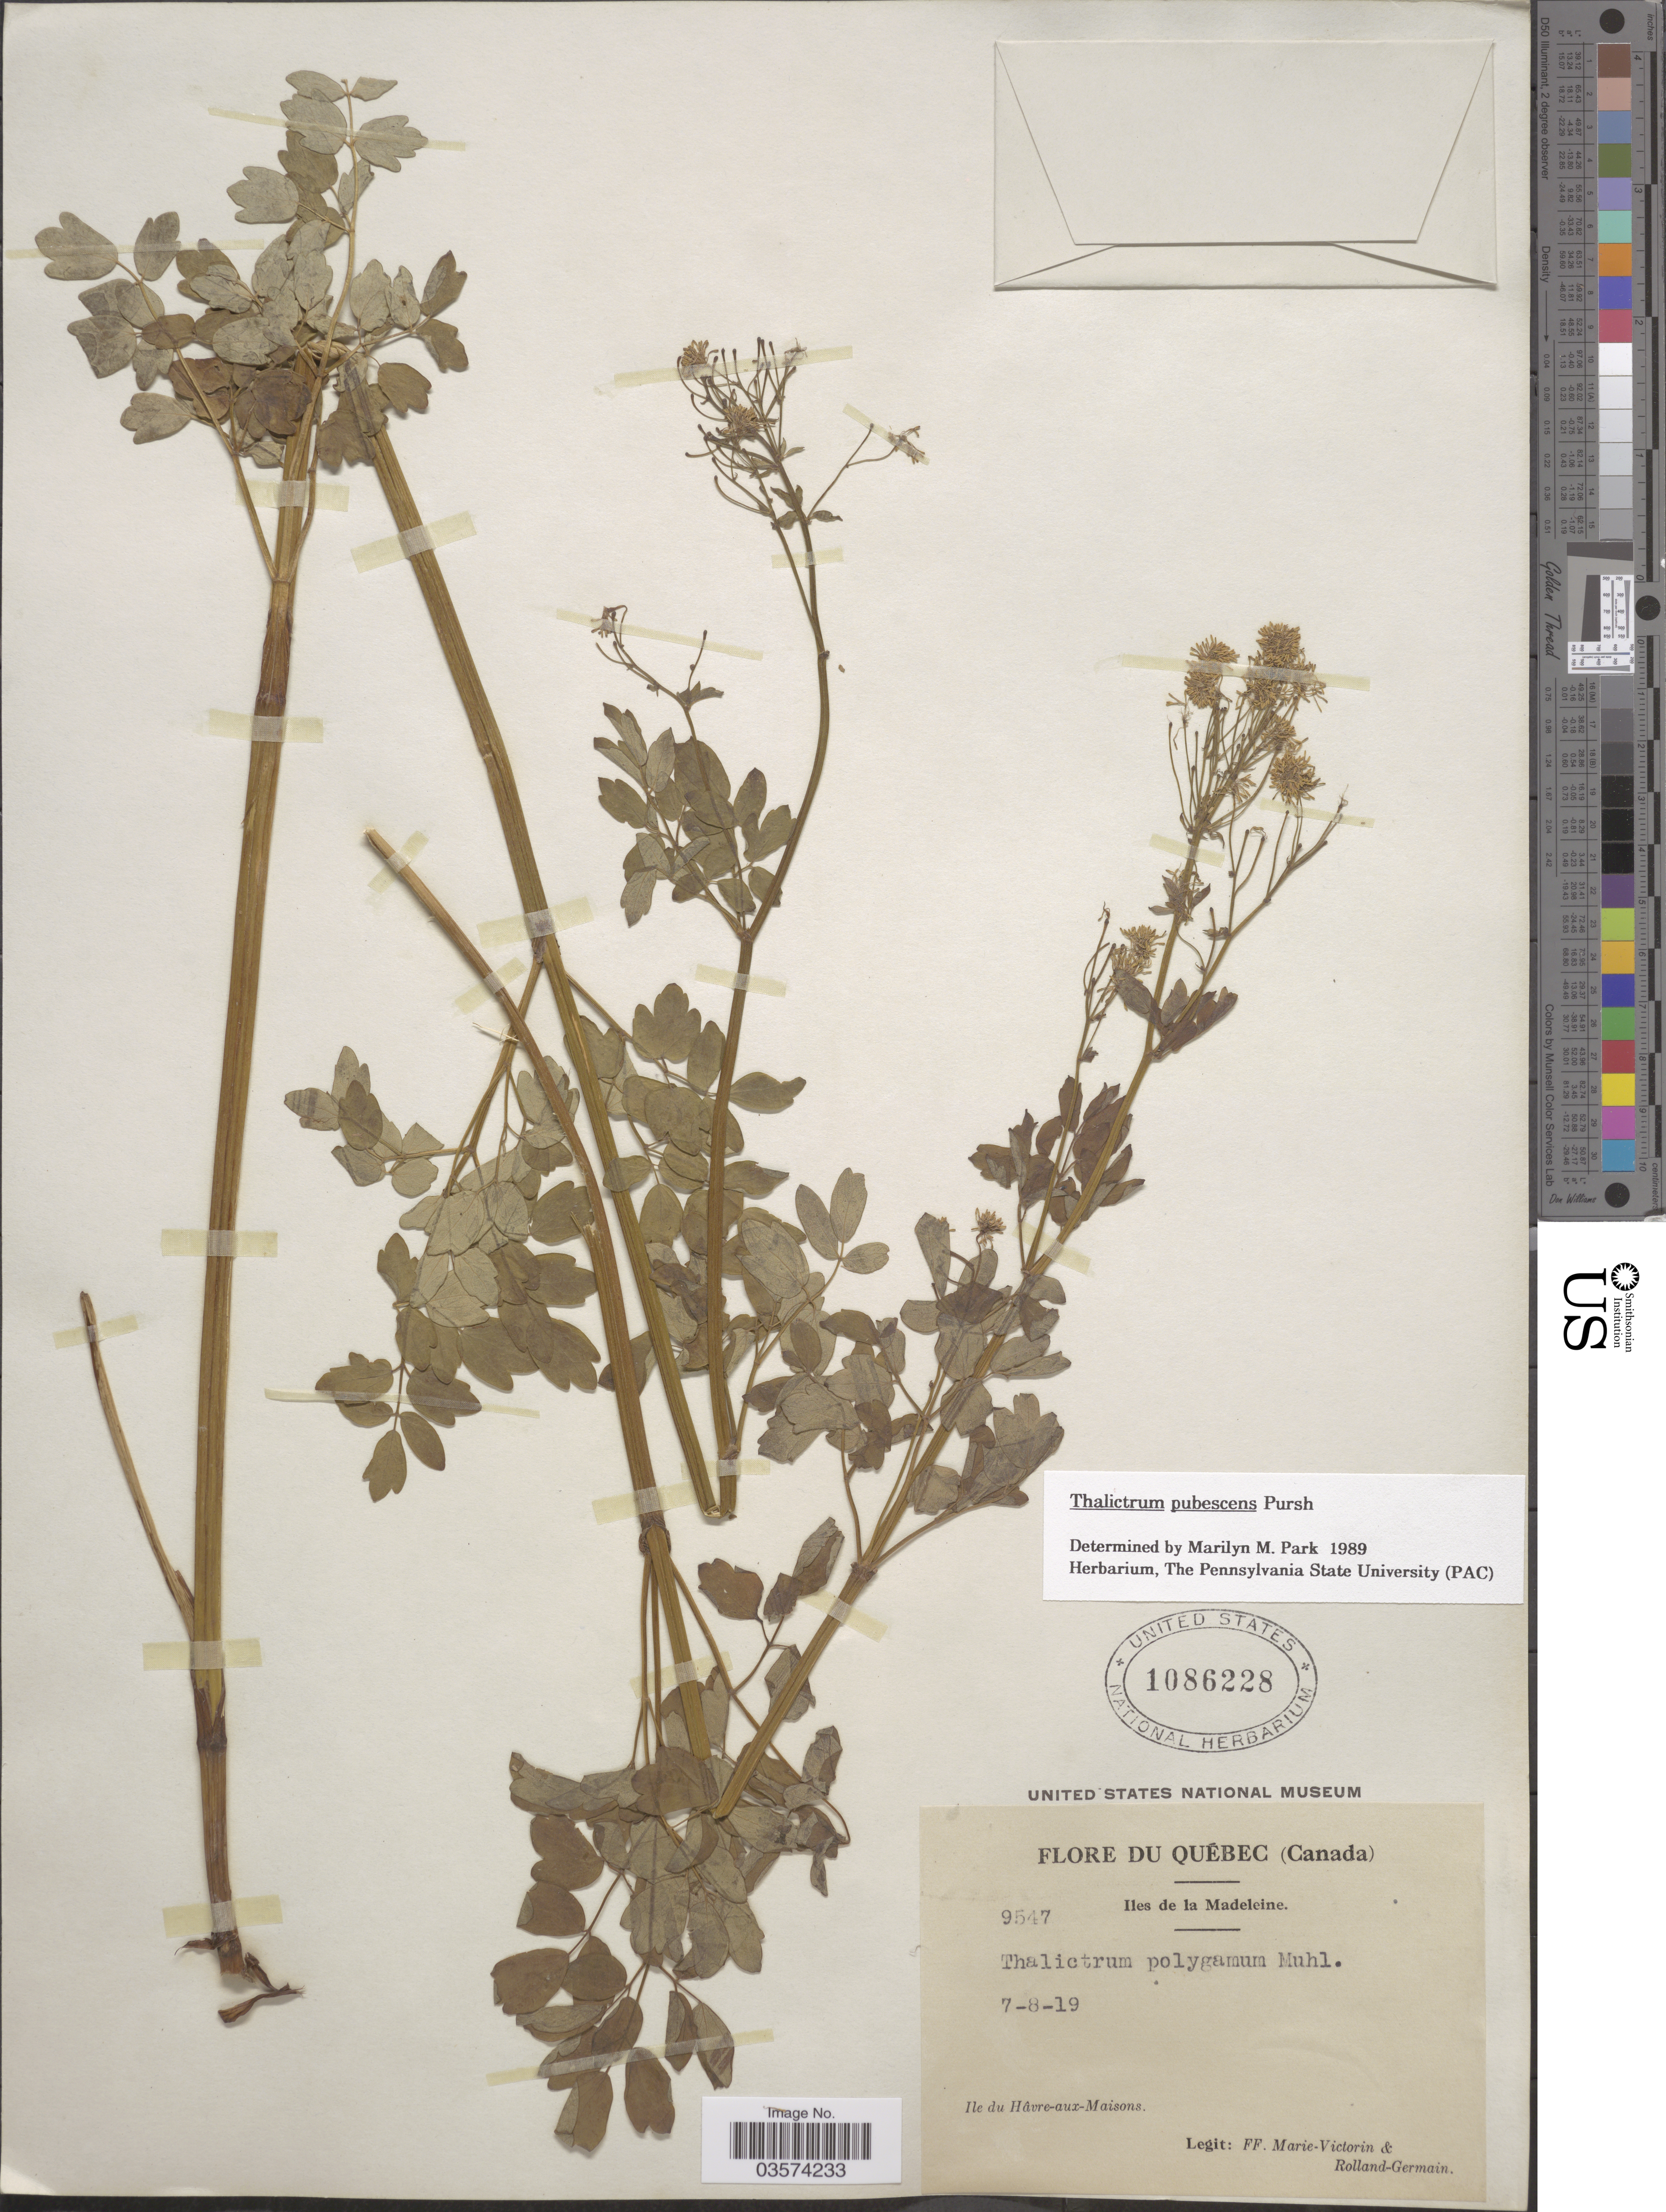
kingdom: Plantae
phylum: Tracheophyta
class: Magnoliopsida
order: Ranunculales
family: Ranunculaceae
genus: Thalictrum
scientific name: Thalictrum pubescens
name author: Pursh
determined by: Park, Marilyn Marqueen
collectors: F. Marie-Victorin & Rolland-Germain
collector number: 9547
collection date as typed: Transcribed d/m/y: 7/8/19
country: Canada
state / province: Quebec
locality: Iles de la Madeleine. Ile du Hâvre-aux-Maisons.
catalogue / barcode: US 1086228